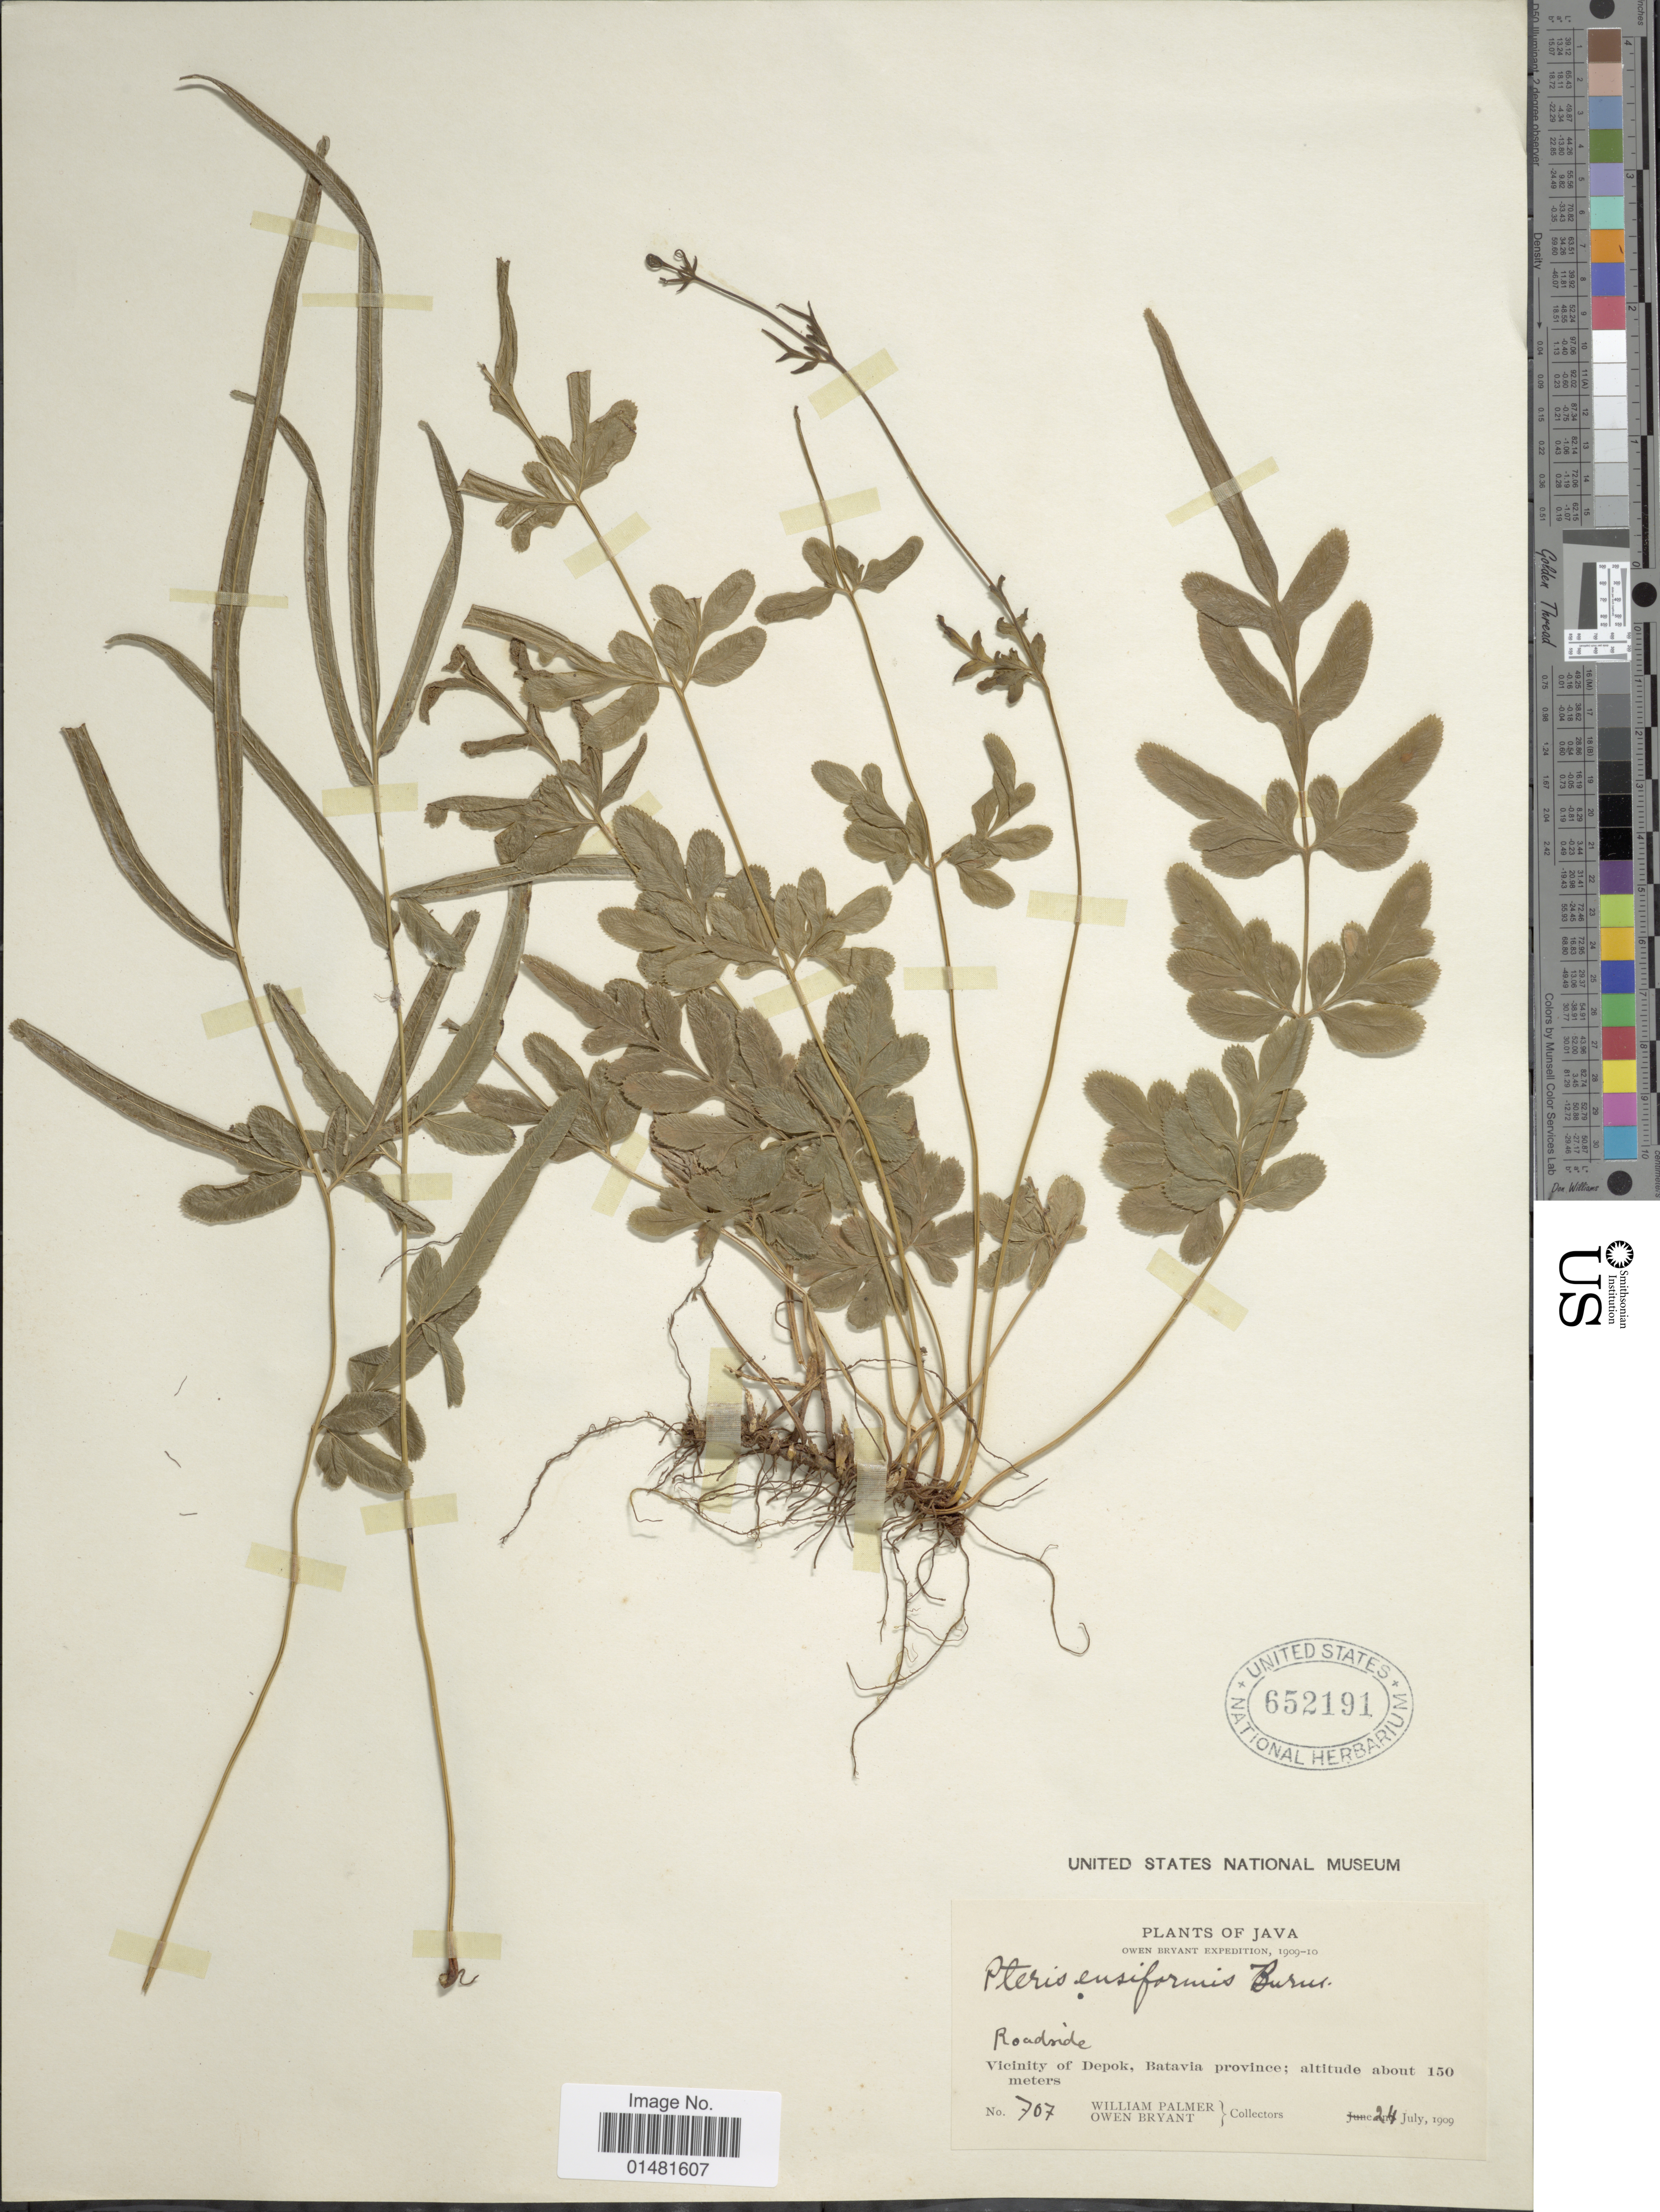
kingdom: Plantae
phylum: Tracheophyta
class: Polypodiopsida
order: Polypodiales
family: Pteridaceae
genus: Pteris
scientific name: Pteris ensiformis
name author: Burm. f.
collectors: W. Palmer & O. Bryant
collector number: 707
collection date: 1909-07-24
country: Indonesia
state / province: Java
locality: Vicinity of Depok, Batavia province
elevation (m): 150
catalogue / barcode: US 652191